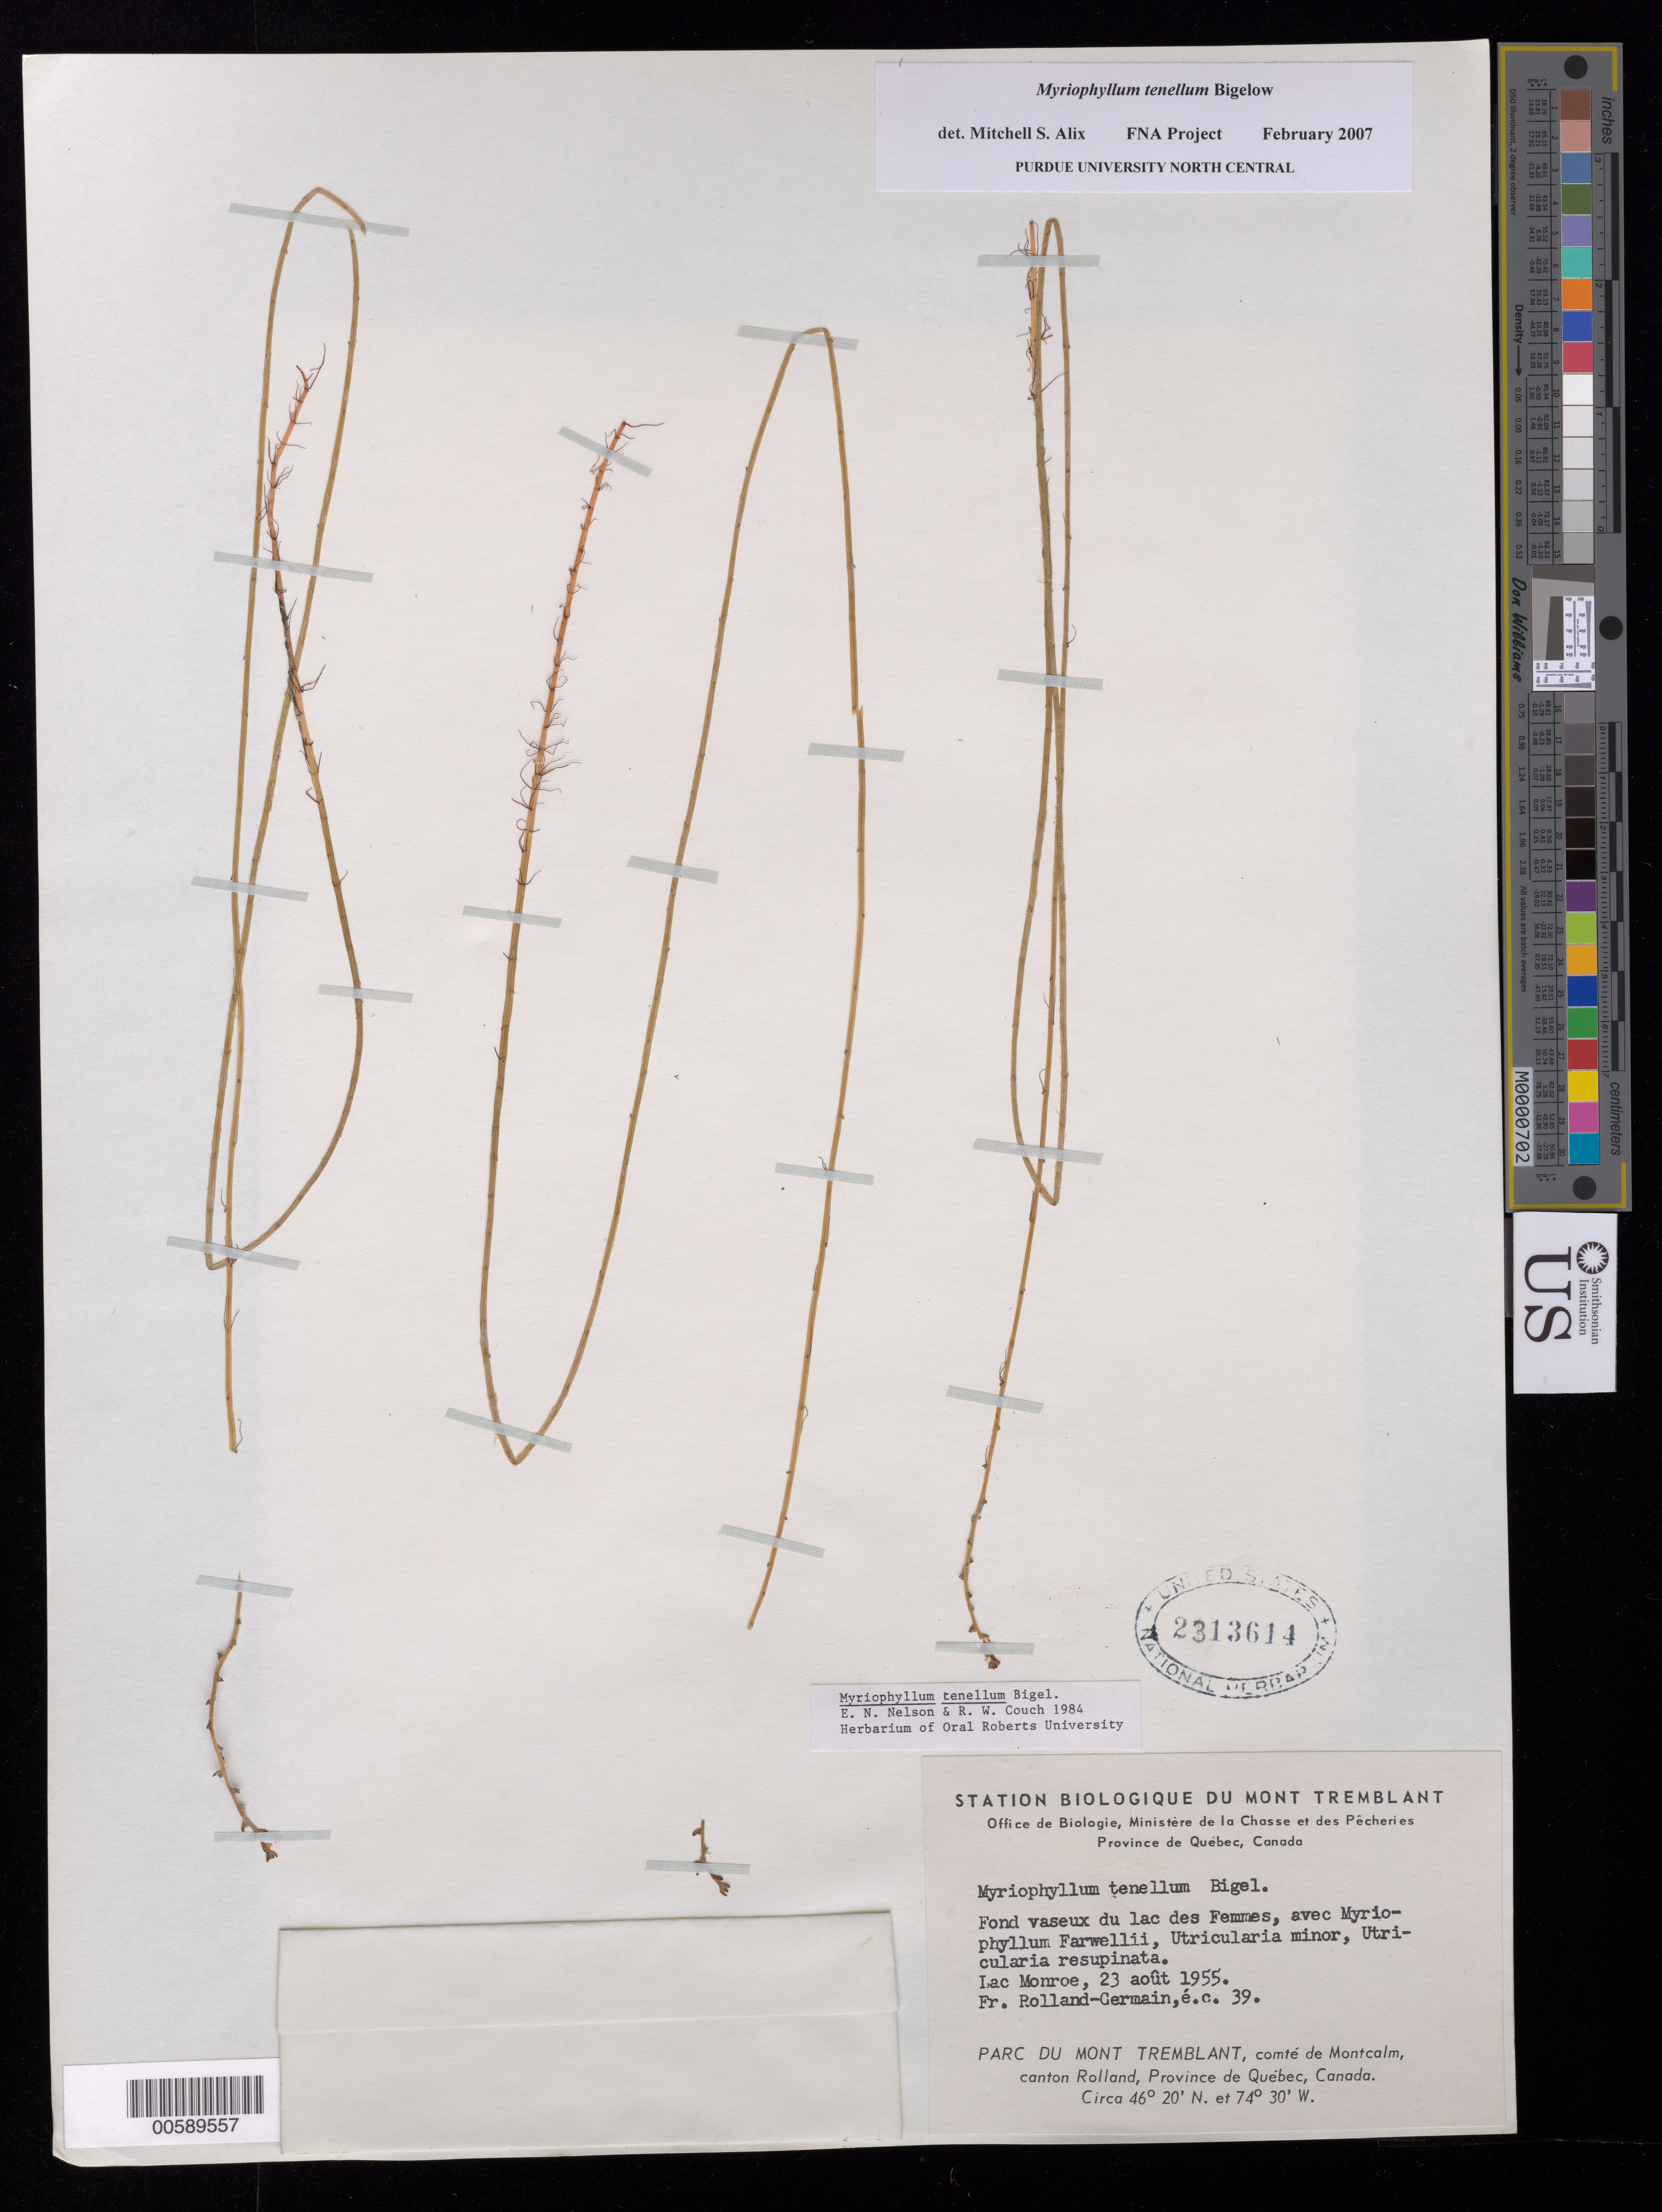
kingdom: Plantae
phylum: Tracheophyta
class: Magnoliopsida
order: Saxifragales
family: Haloragaceae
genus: Myriophyllum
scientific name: Myriophyllum tenellum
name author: Bigelow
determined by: Alix, M. S.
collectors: Rolland-Germain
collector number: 39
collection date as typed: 23 Aug 1955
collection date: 1955-08-23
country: Canada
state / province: Quebec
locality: Lake Monroe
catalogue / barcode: US 2313614